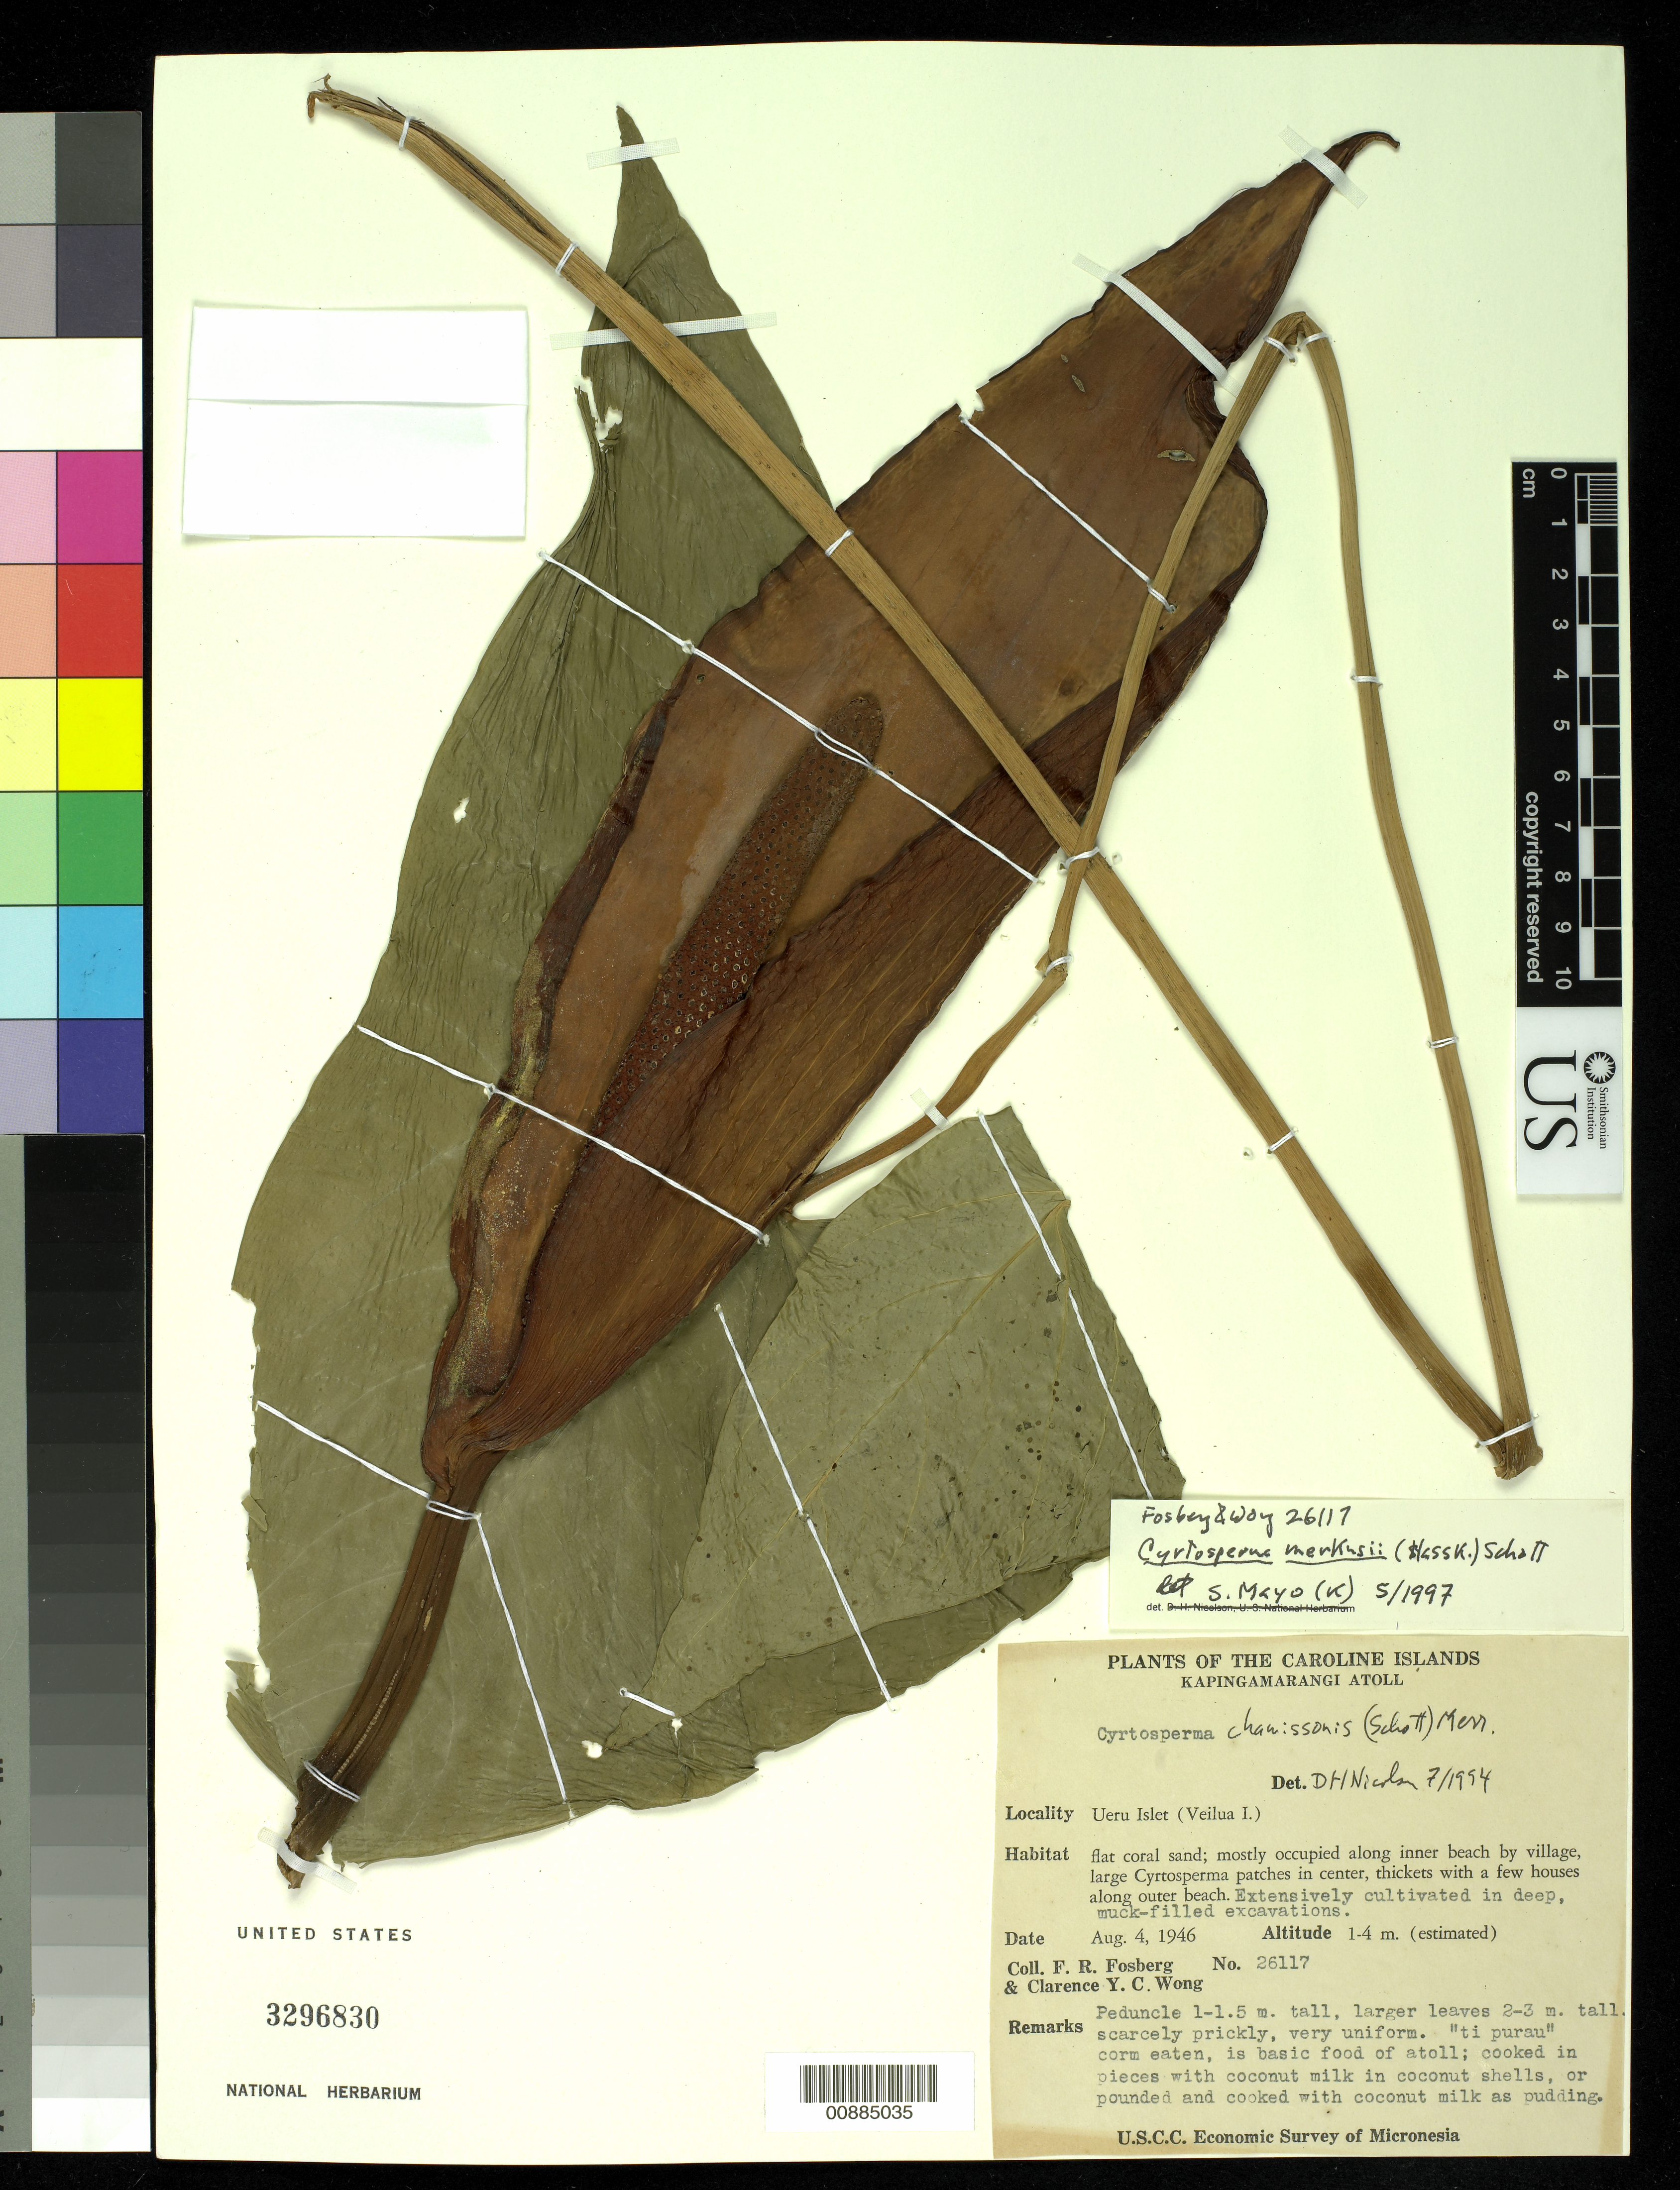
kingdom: Plantae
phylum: Tracheophyta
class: Liliopsida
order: Alismatales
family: Araceae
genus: Cyrtosperma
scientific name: Cyrtosperma merkusii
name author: (Hassk.) Schott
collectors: F. R. Fosberg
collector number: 26117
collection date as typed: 15 Aug 1965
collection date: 1965-08-15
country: Micronesia, Federated States of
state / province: Yap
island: Faraulep Atoll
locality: Faraulep Islet. Banks of Taro Marsh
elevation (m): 0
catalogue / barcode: US 3296830